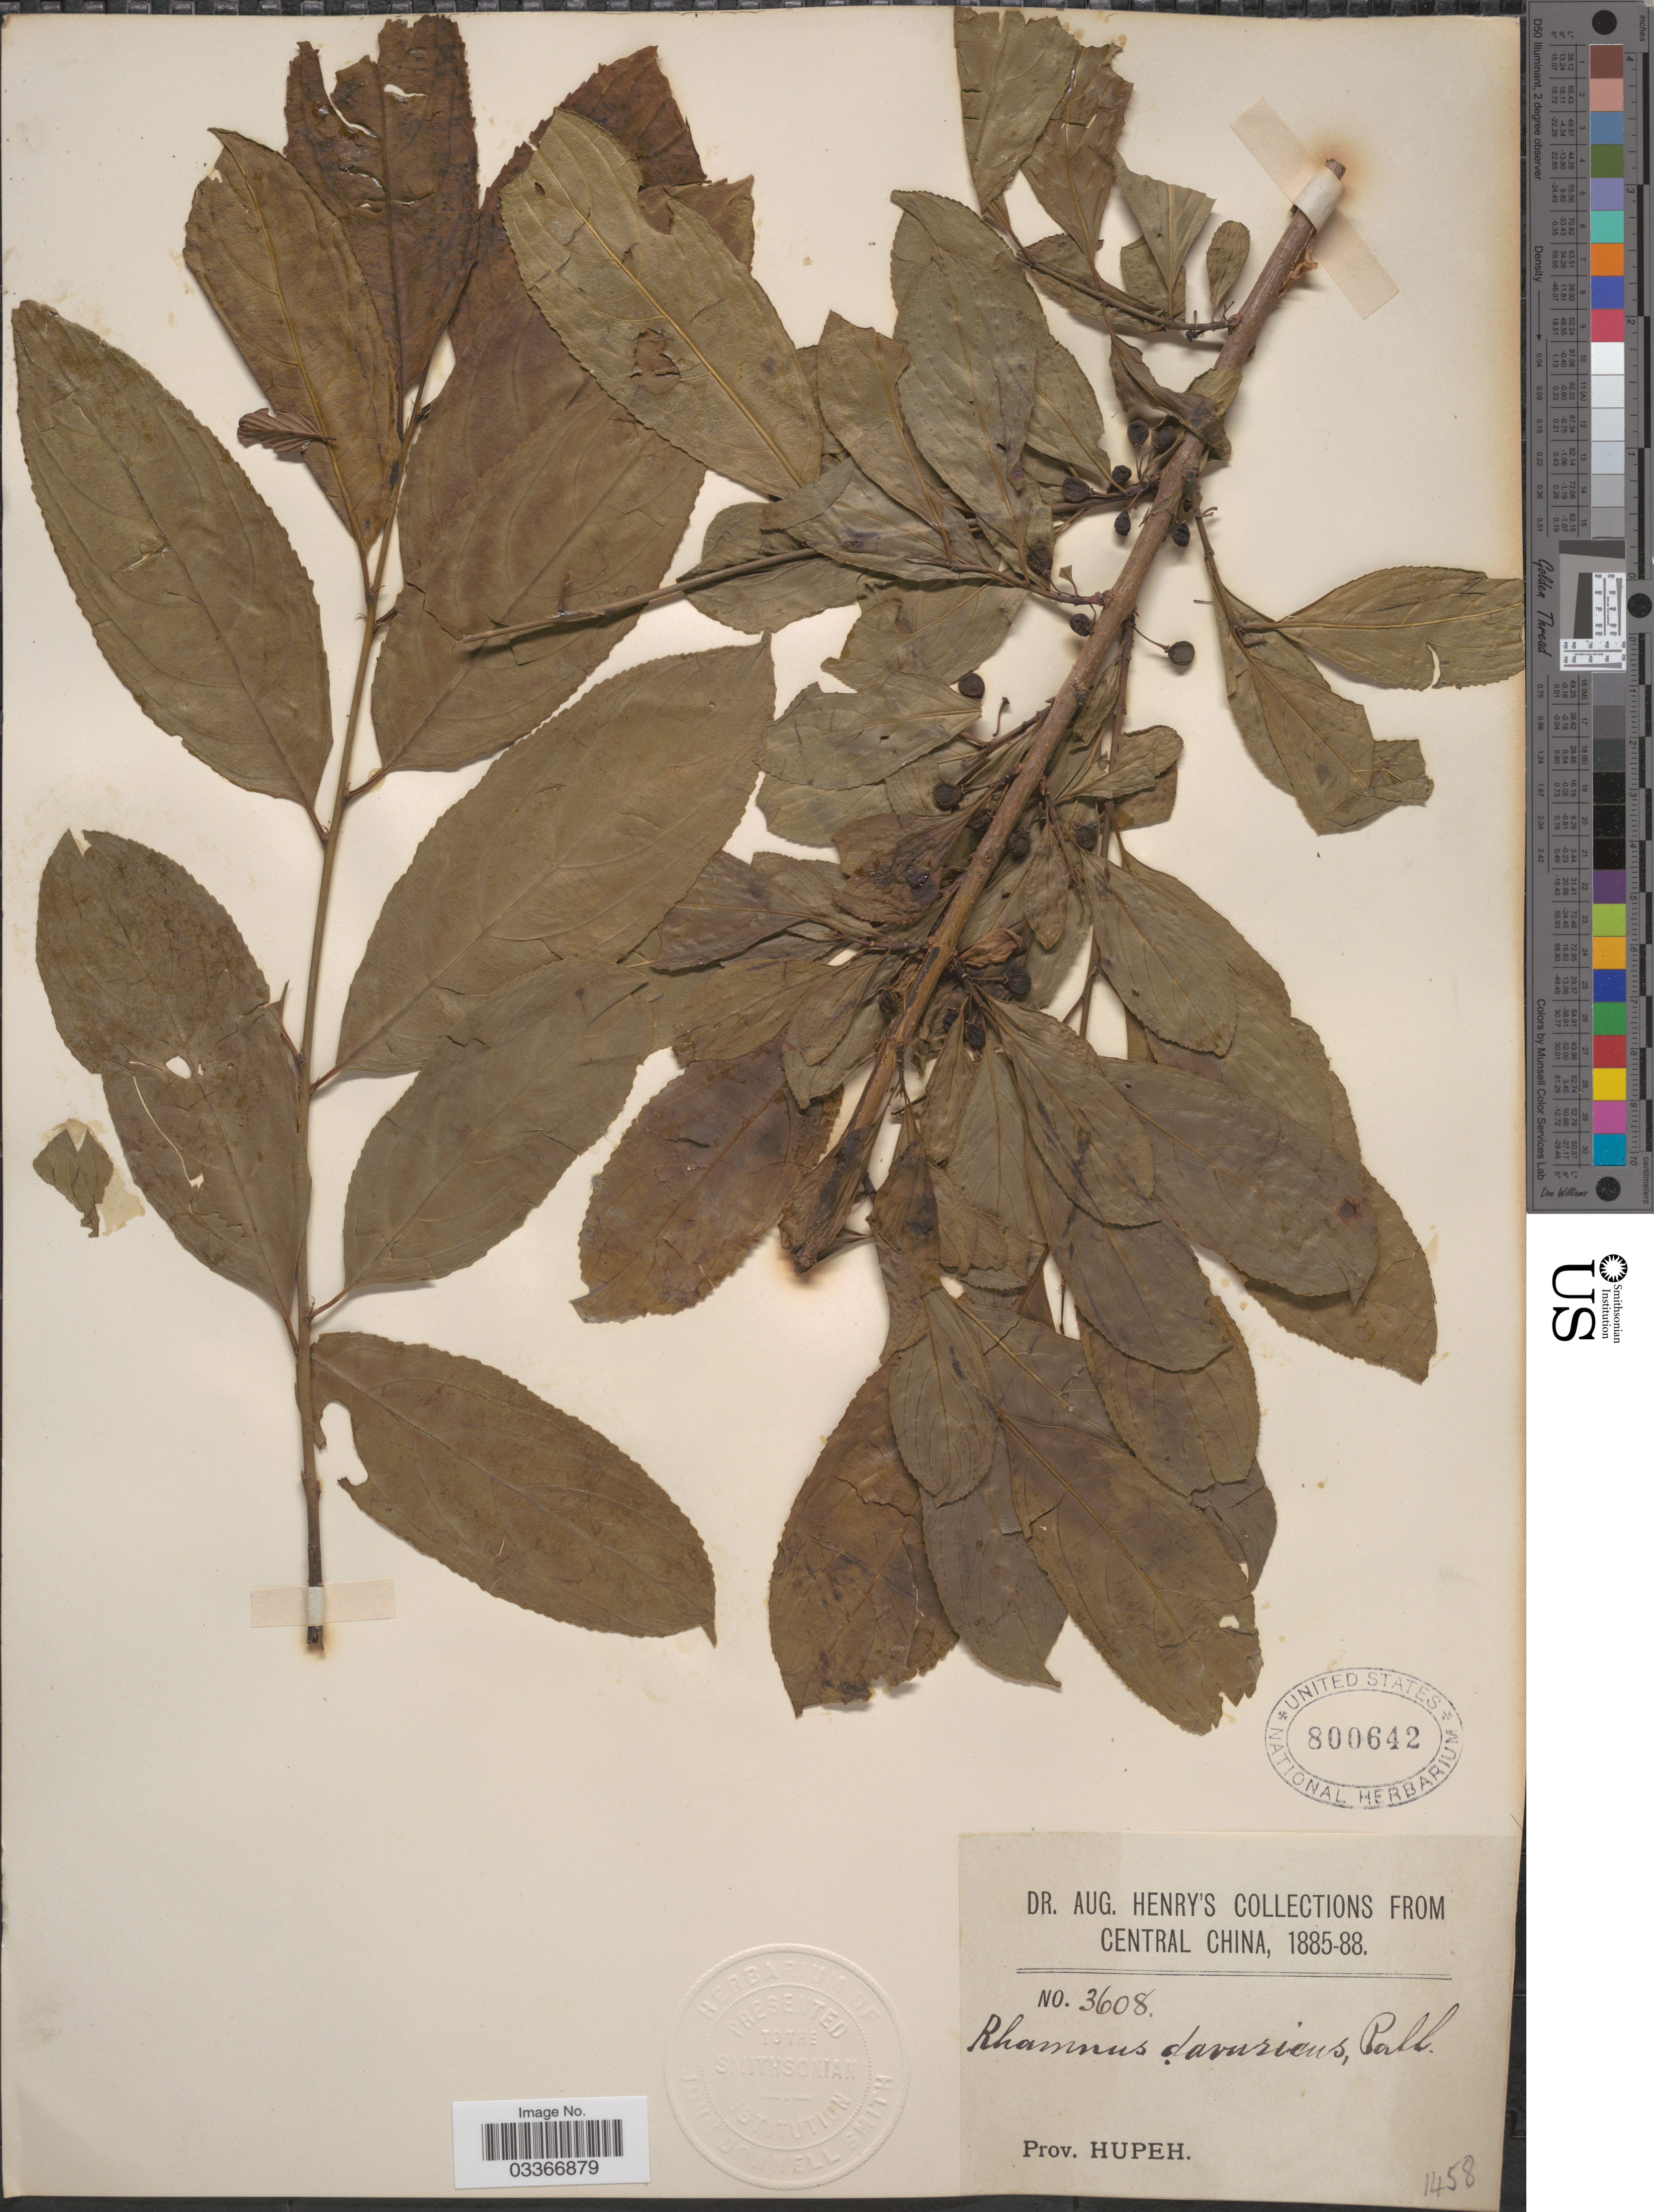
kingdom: Plantae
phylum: Tracheophyta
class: Magnoliopsida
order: Rosales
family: Rhamnaceae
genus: Rhamnus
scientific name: Rhamnus davurica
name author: Pall.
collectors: A. Henry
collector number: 3608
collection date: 1885/1888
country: China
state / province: Hubei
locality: Central China. Prov. Hupeh.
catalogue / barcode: US 800642